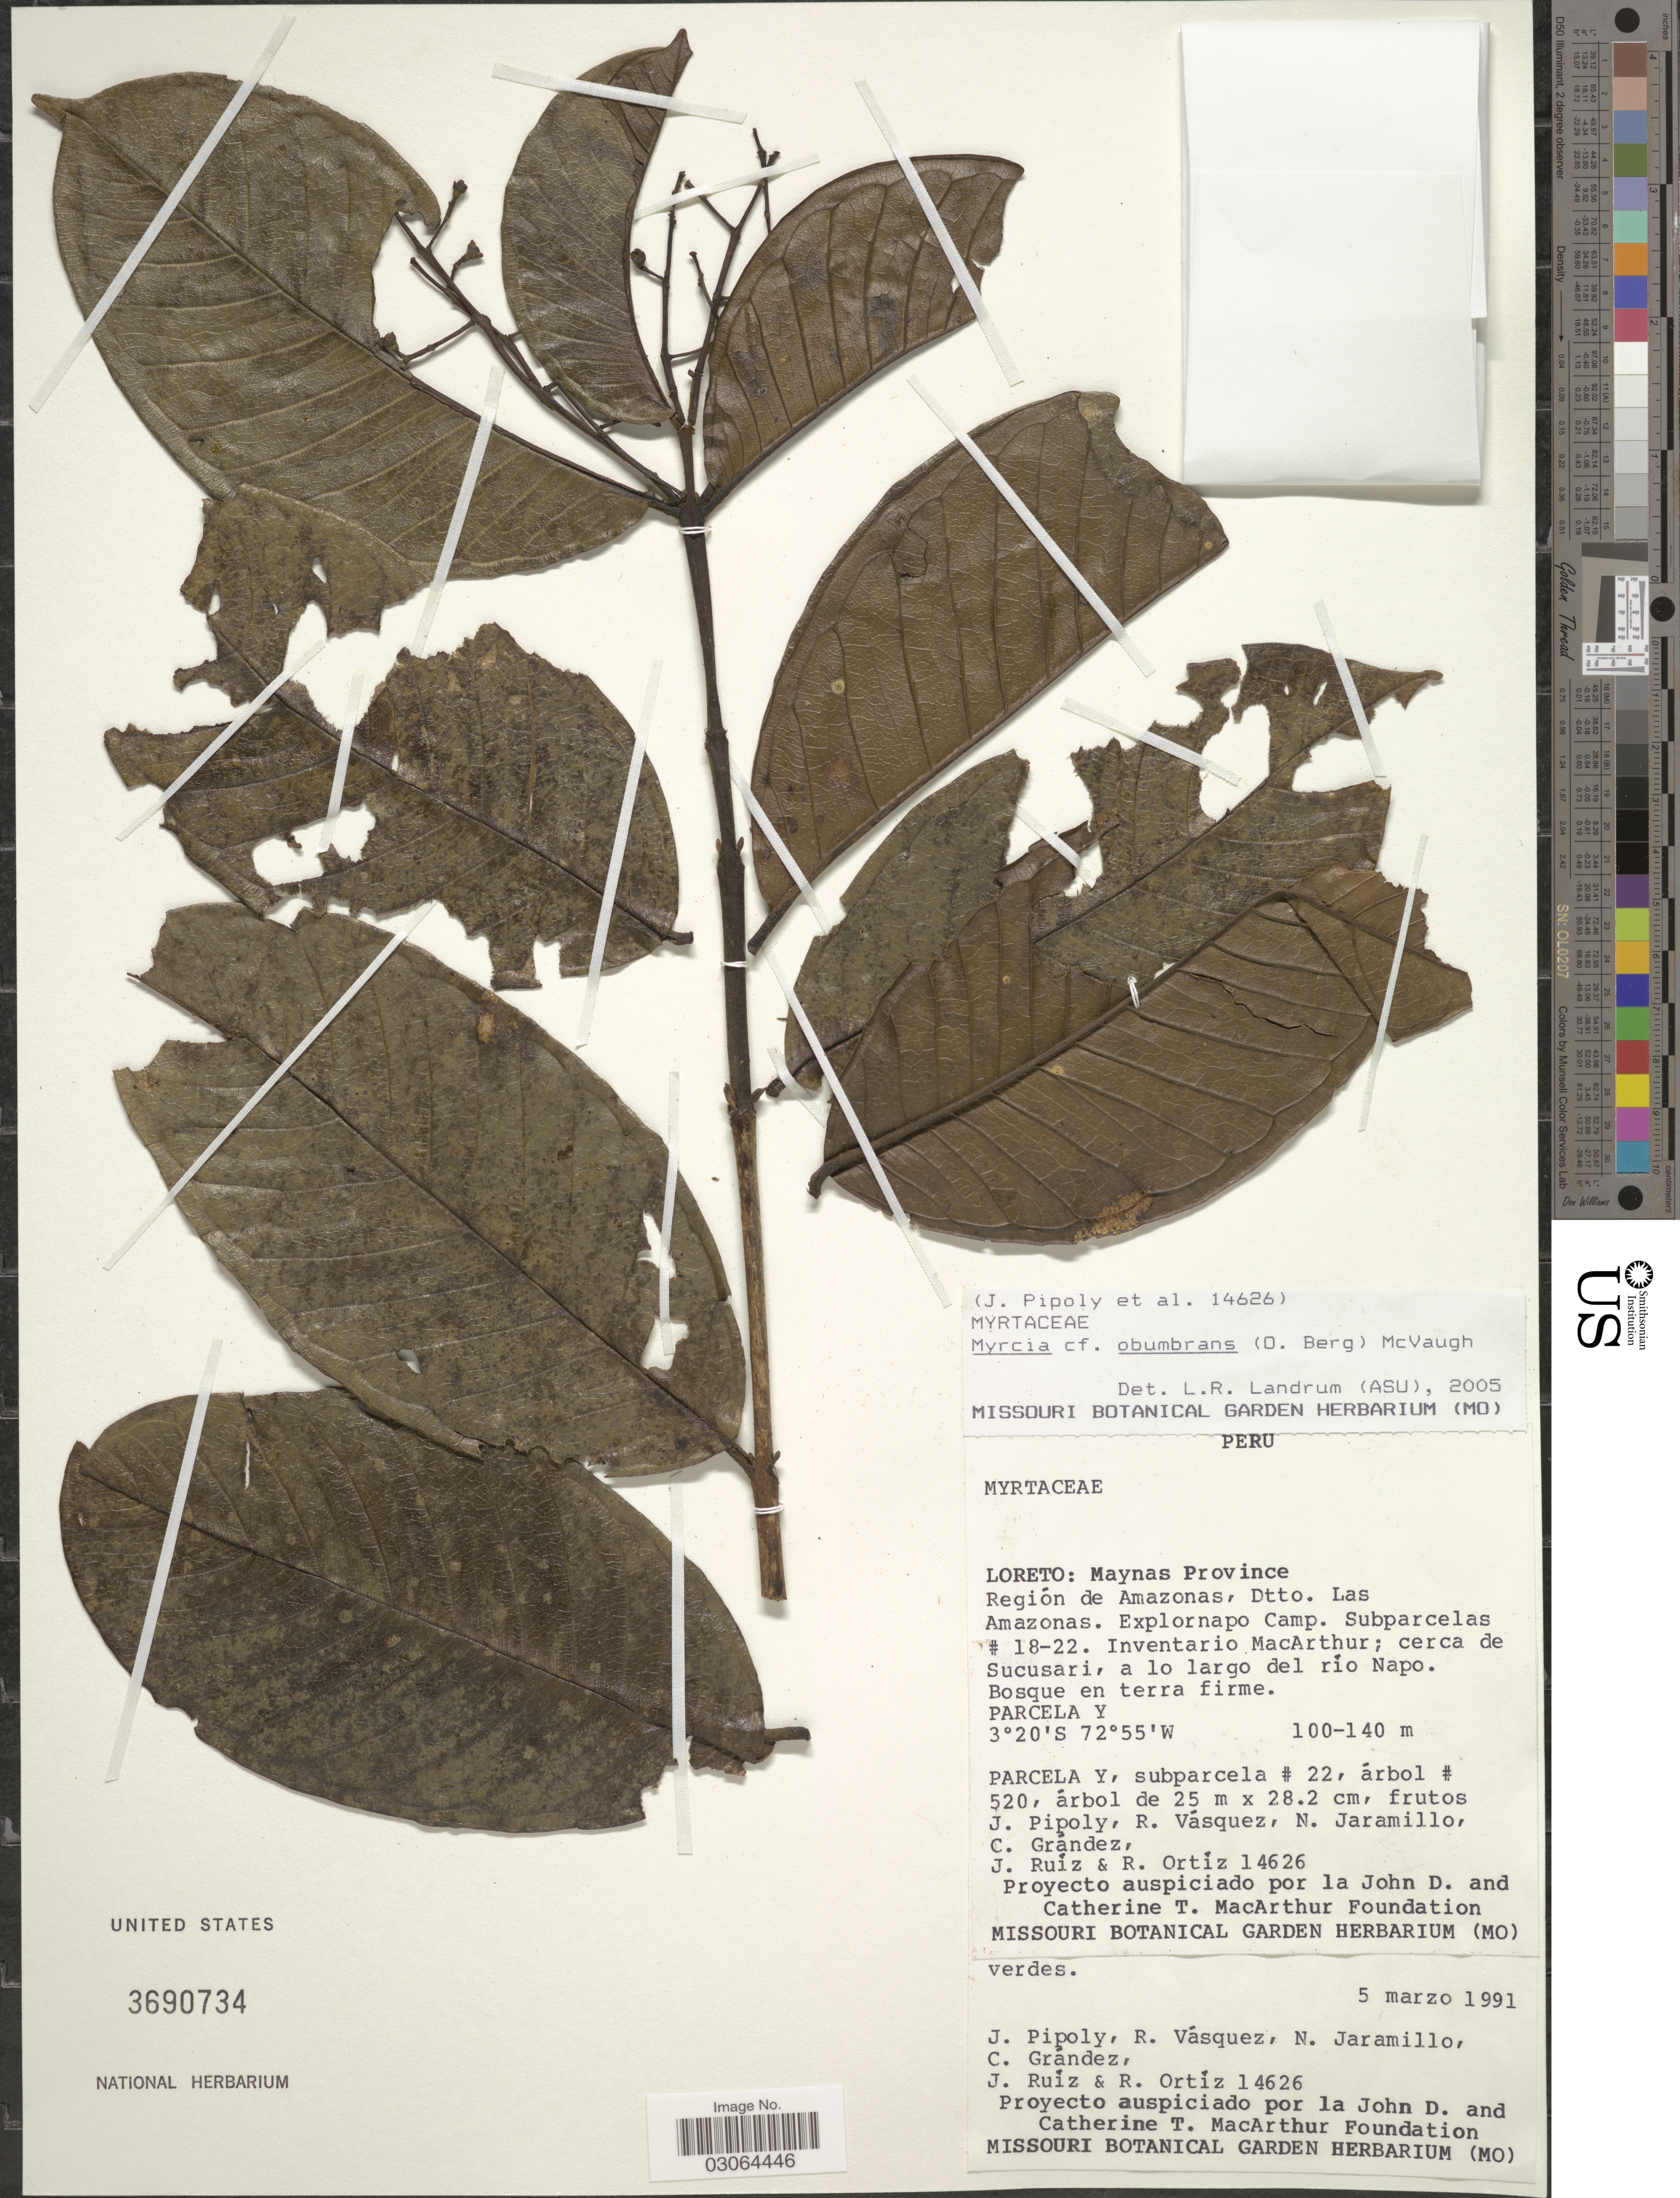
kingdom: Plantae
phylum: Tracheophyta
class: Magnoliopsida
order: Myrtales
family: Myrtaceae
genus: Myrcia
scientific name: Myrcia obumbrans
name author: (O. Berg) McVaugh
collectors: J. J. Pipoly, R. Vásquez, N. Jaramillo, C. Grández & et al.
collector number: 14626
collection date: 1991-03-05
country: Peru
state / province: Loreto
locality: Maynas Province, Región de Amazonas, Dtto. Las Amazonas. Explornapo Camp. Subparcelas #18-22. Inventario MacArthur; cerca de Sucusari, a lo largo del río Napo.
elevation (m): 100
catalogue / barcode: US 3690734